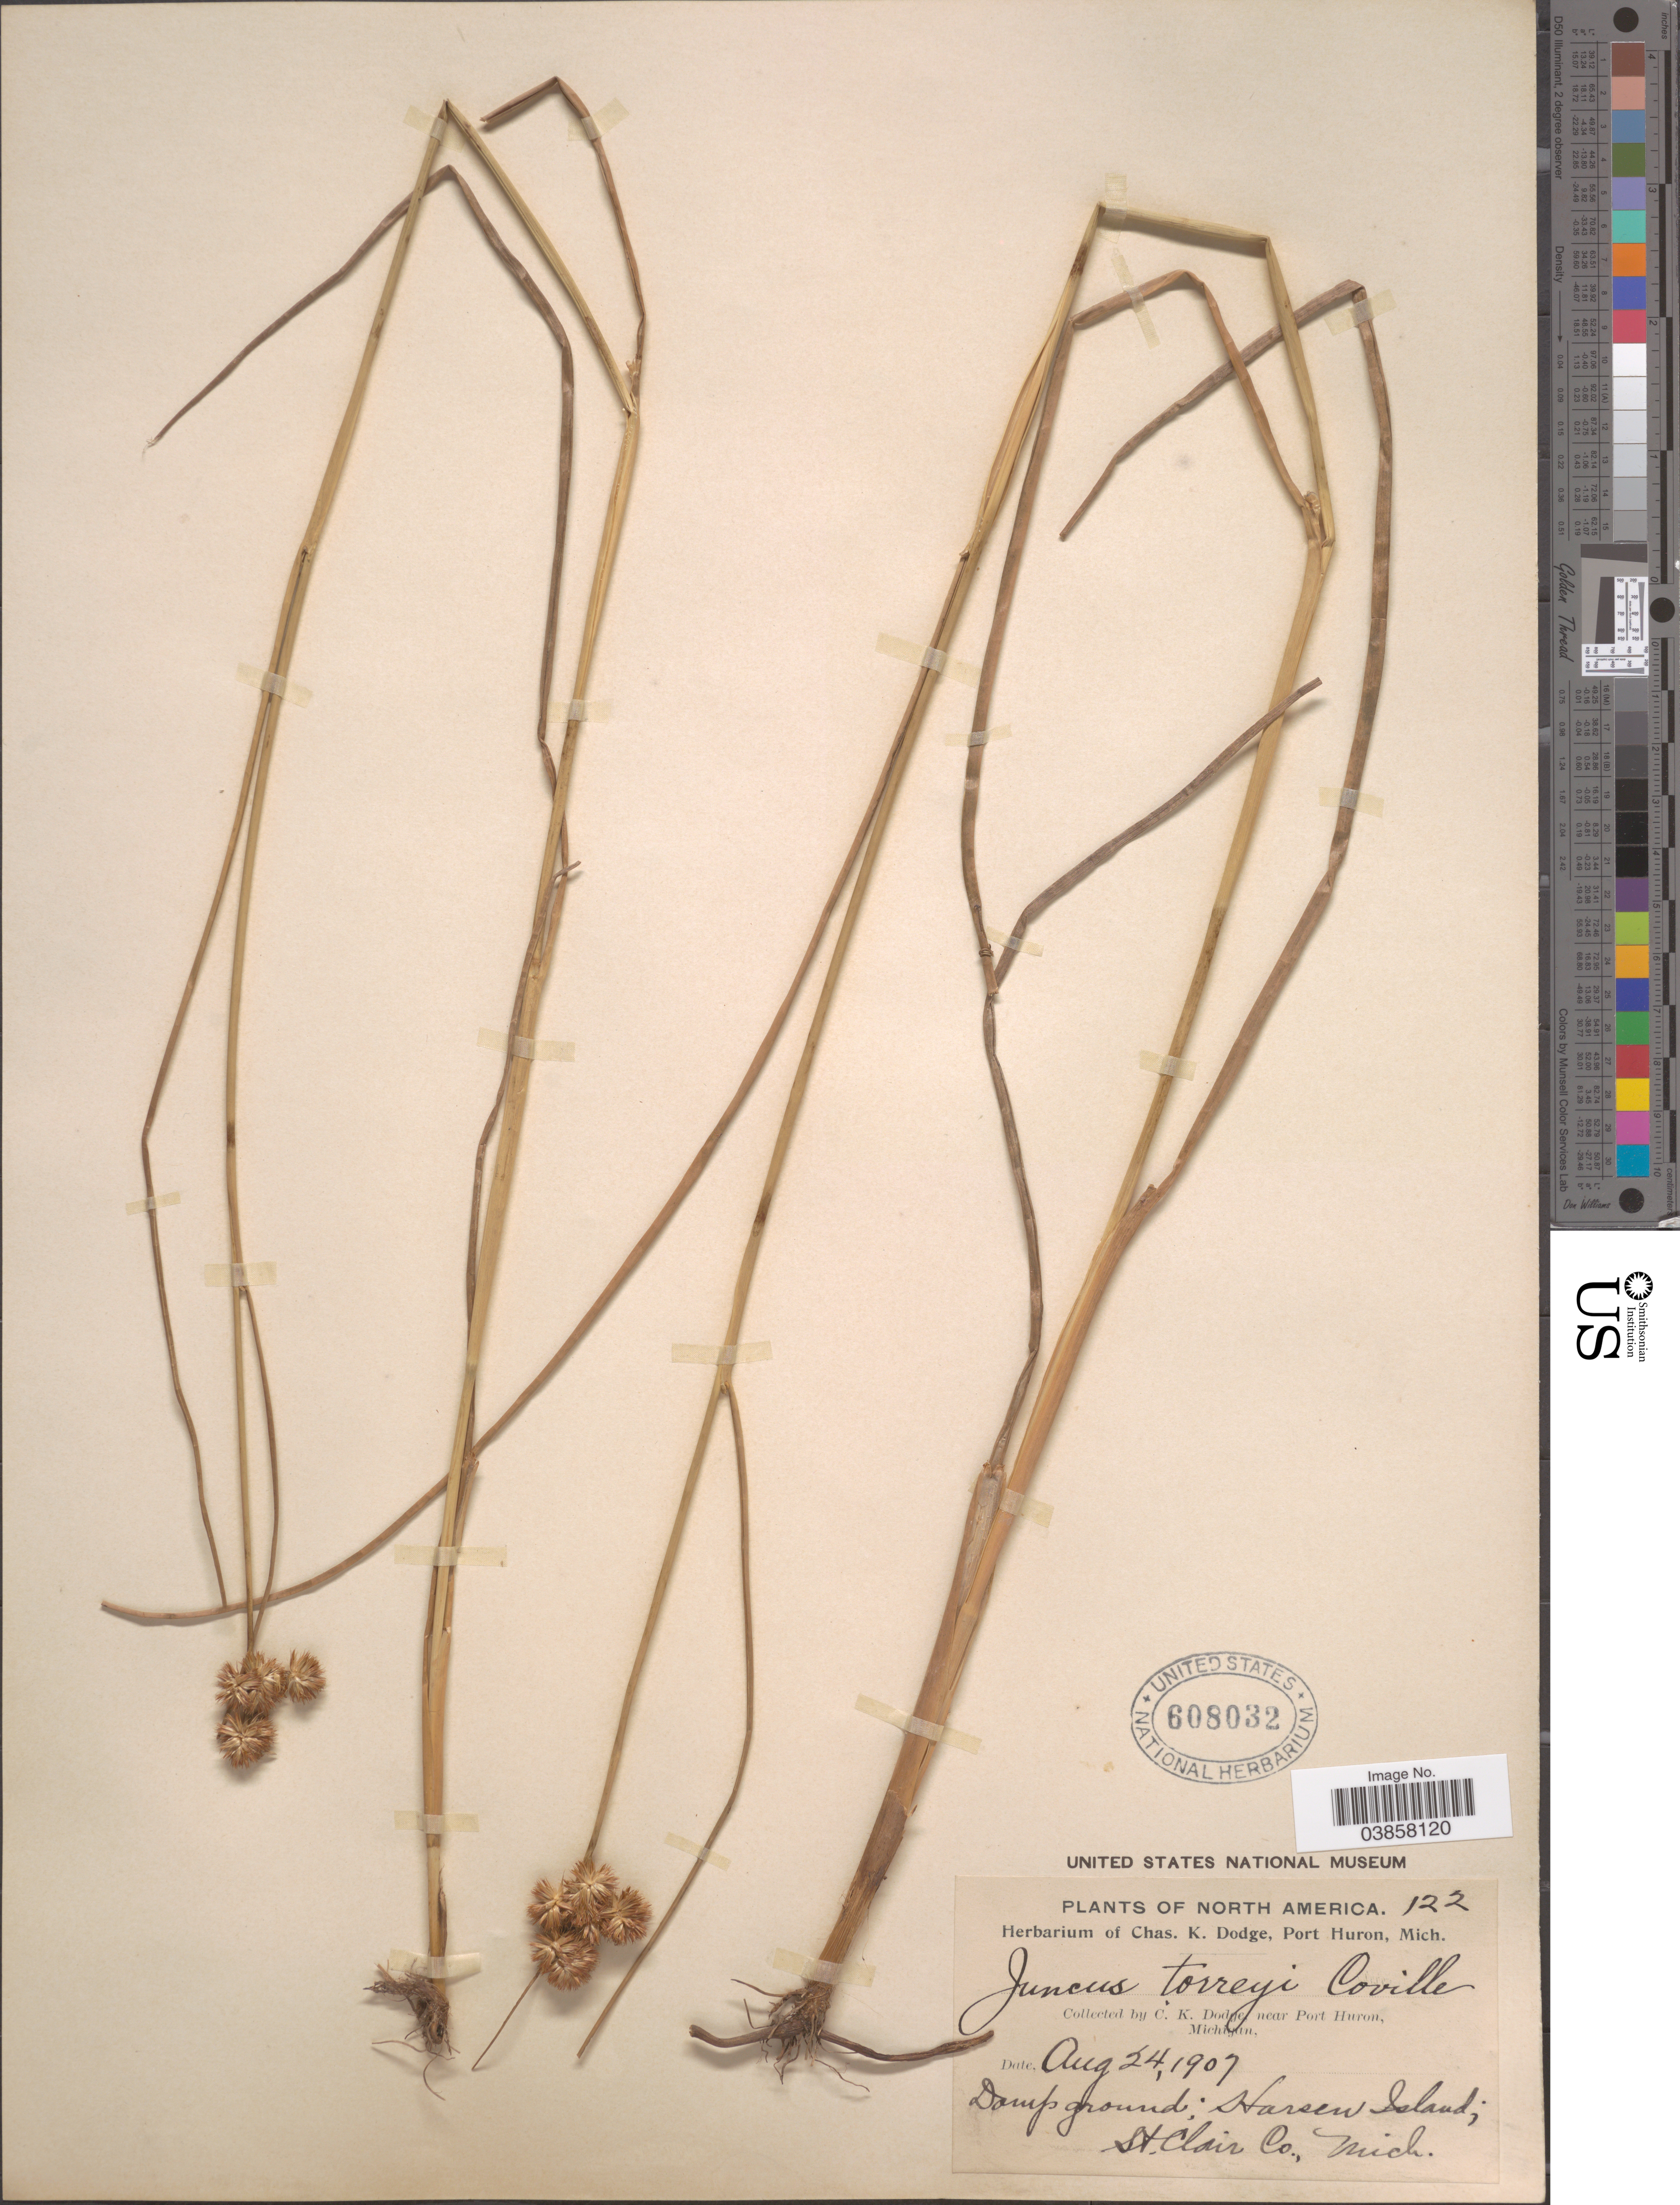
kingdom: Plantae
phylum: Tracheophyta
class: Liliopsida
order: Poales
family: Juncaceae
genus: Juncus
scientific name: Juncus torreyi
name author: Coville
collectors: C. Dodge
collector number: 122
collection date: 1907-08-24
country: United States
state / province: Michigan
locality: Near Port Huron. Harsen Island; St. Clair Co.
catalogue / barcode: US 608032